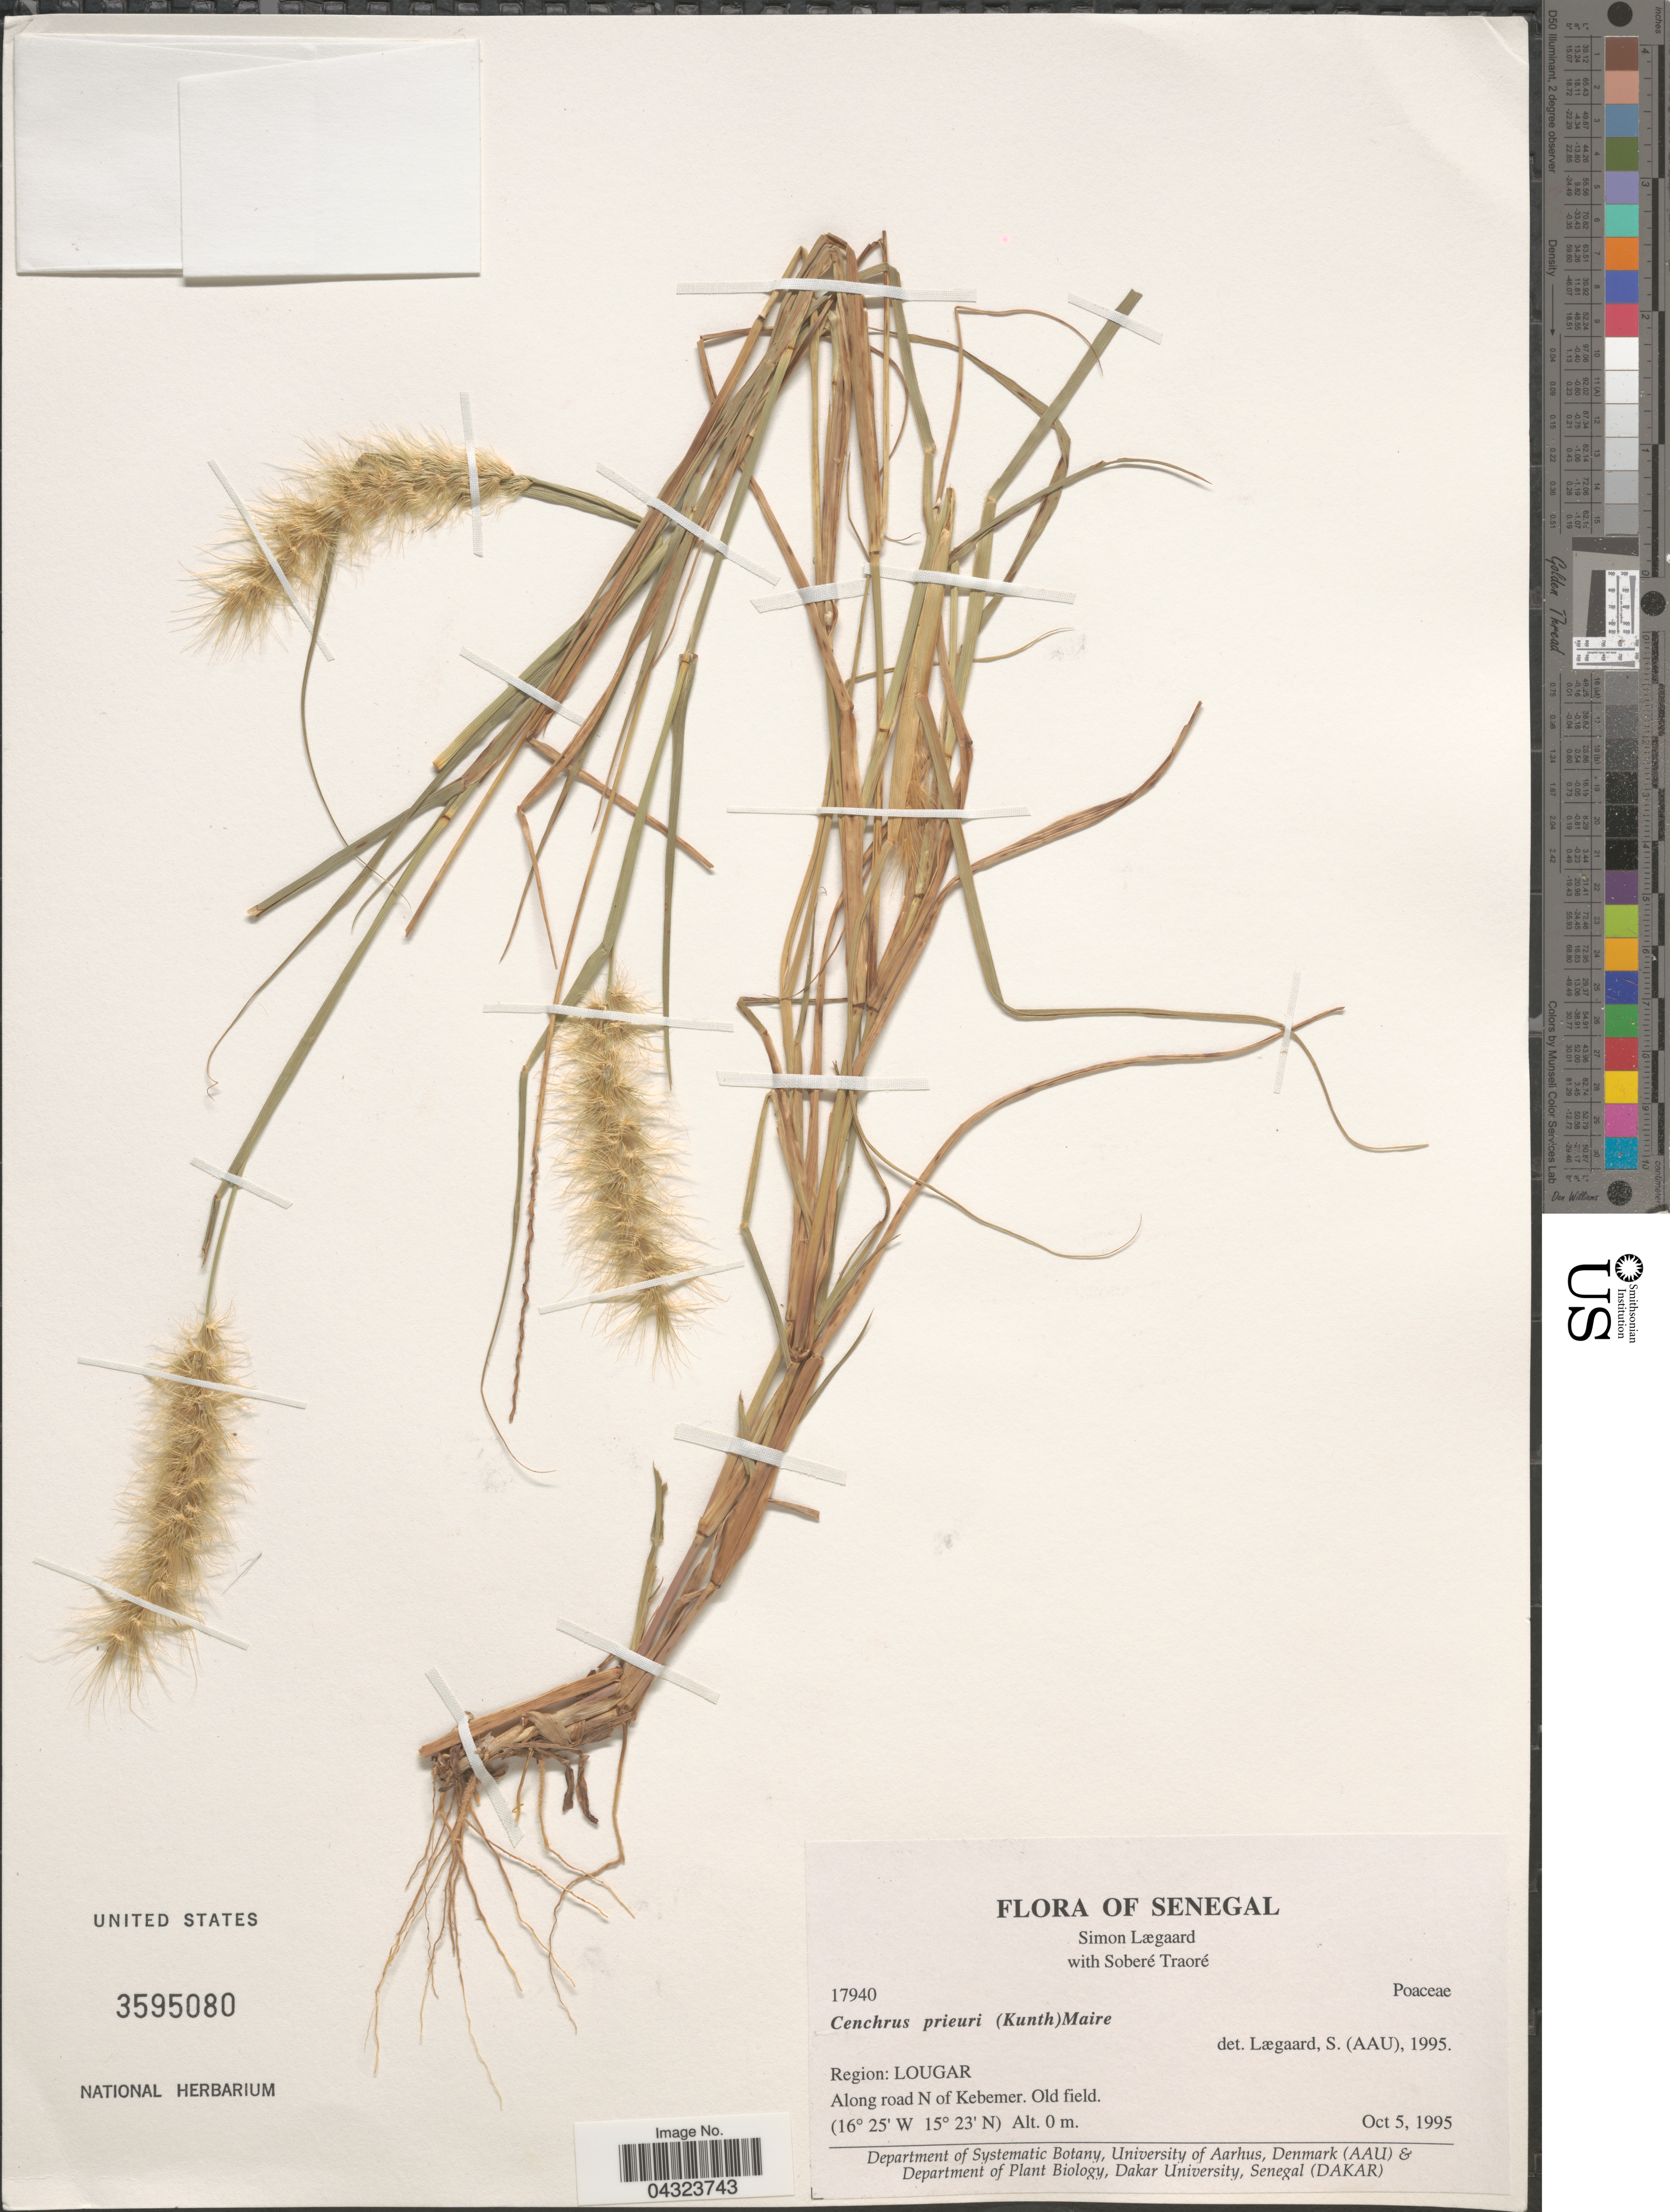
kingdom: Plantae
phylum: Tracheophyta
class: Liliopsida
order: Poales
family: Poaceae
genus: Cenchrus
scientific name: Cenchrus prieurii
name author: (Kunth) Maire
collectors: S. Lægaard & S. Traore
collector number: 17940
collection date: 1995-10-05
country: Senegal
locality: Region: Lougar. Along road N of Kebemer.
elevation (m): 0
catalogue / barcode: US 3595080